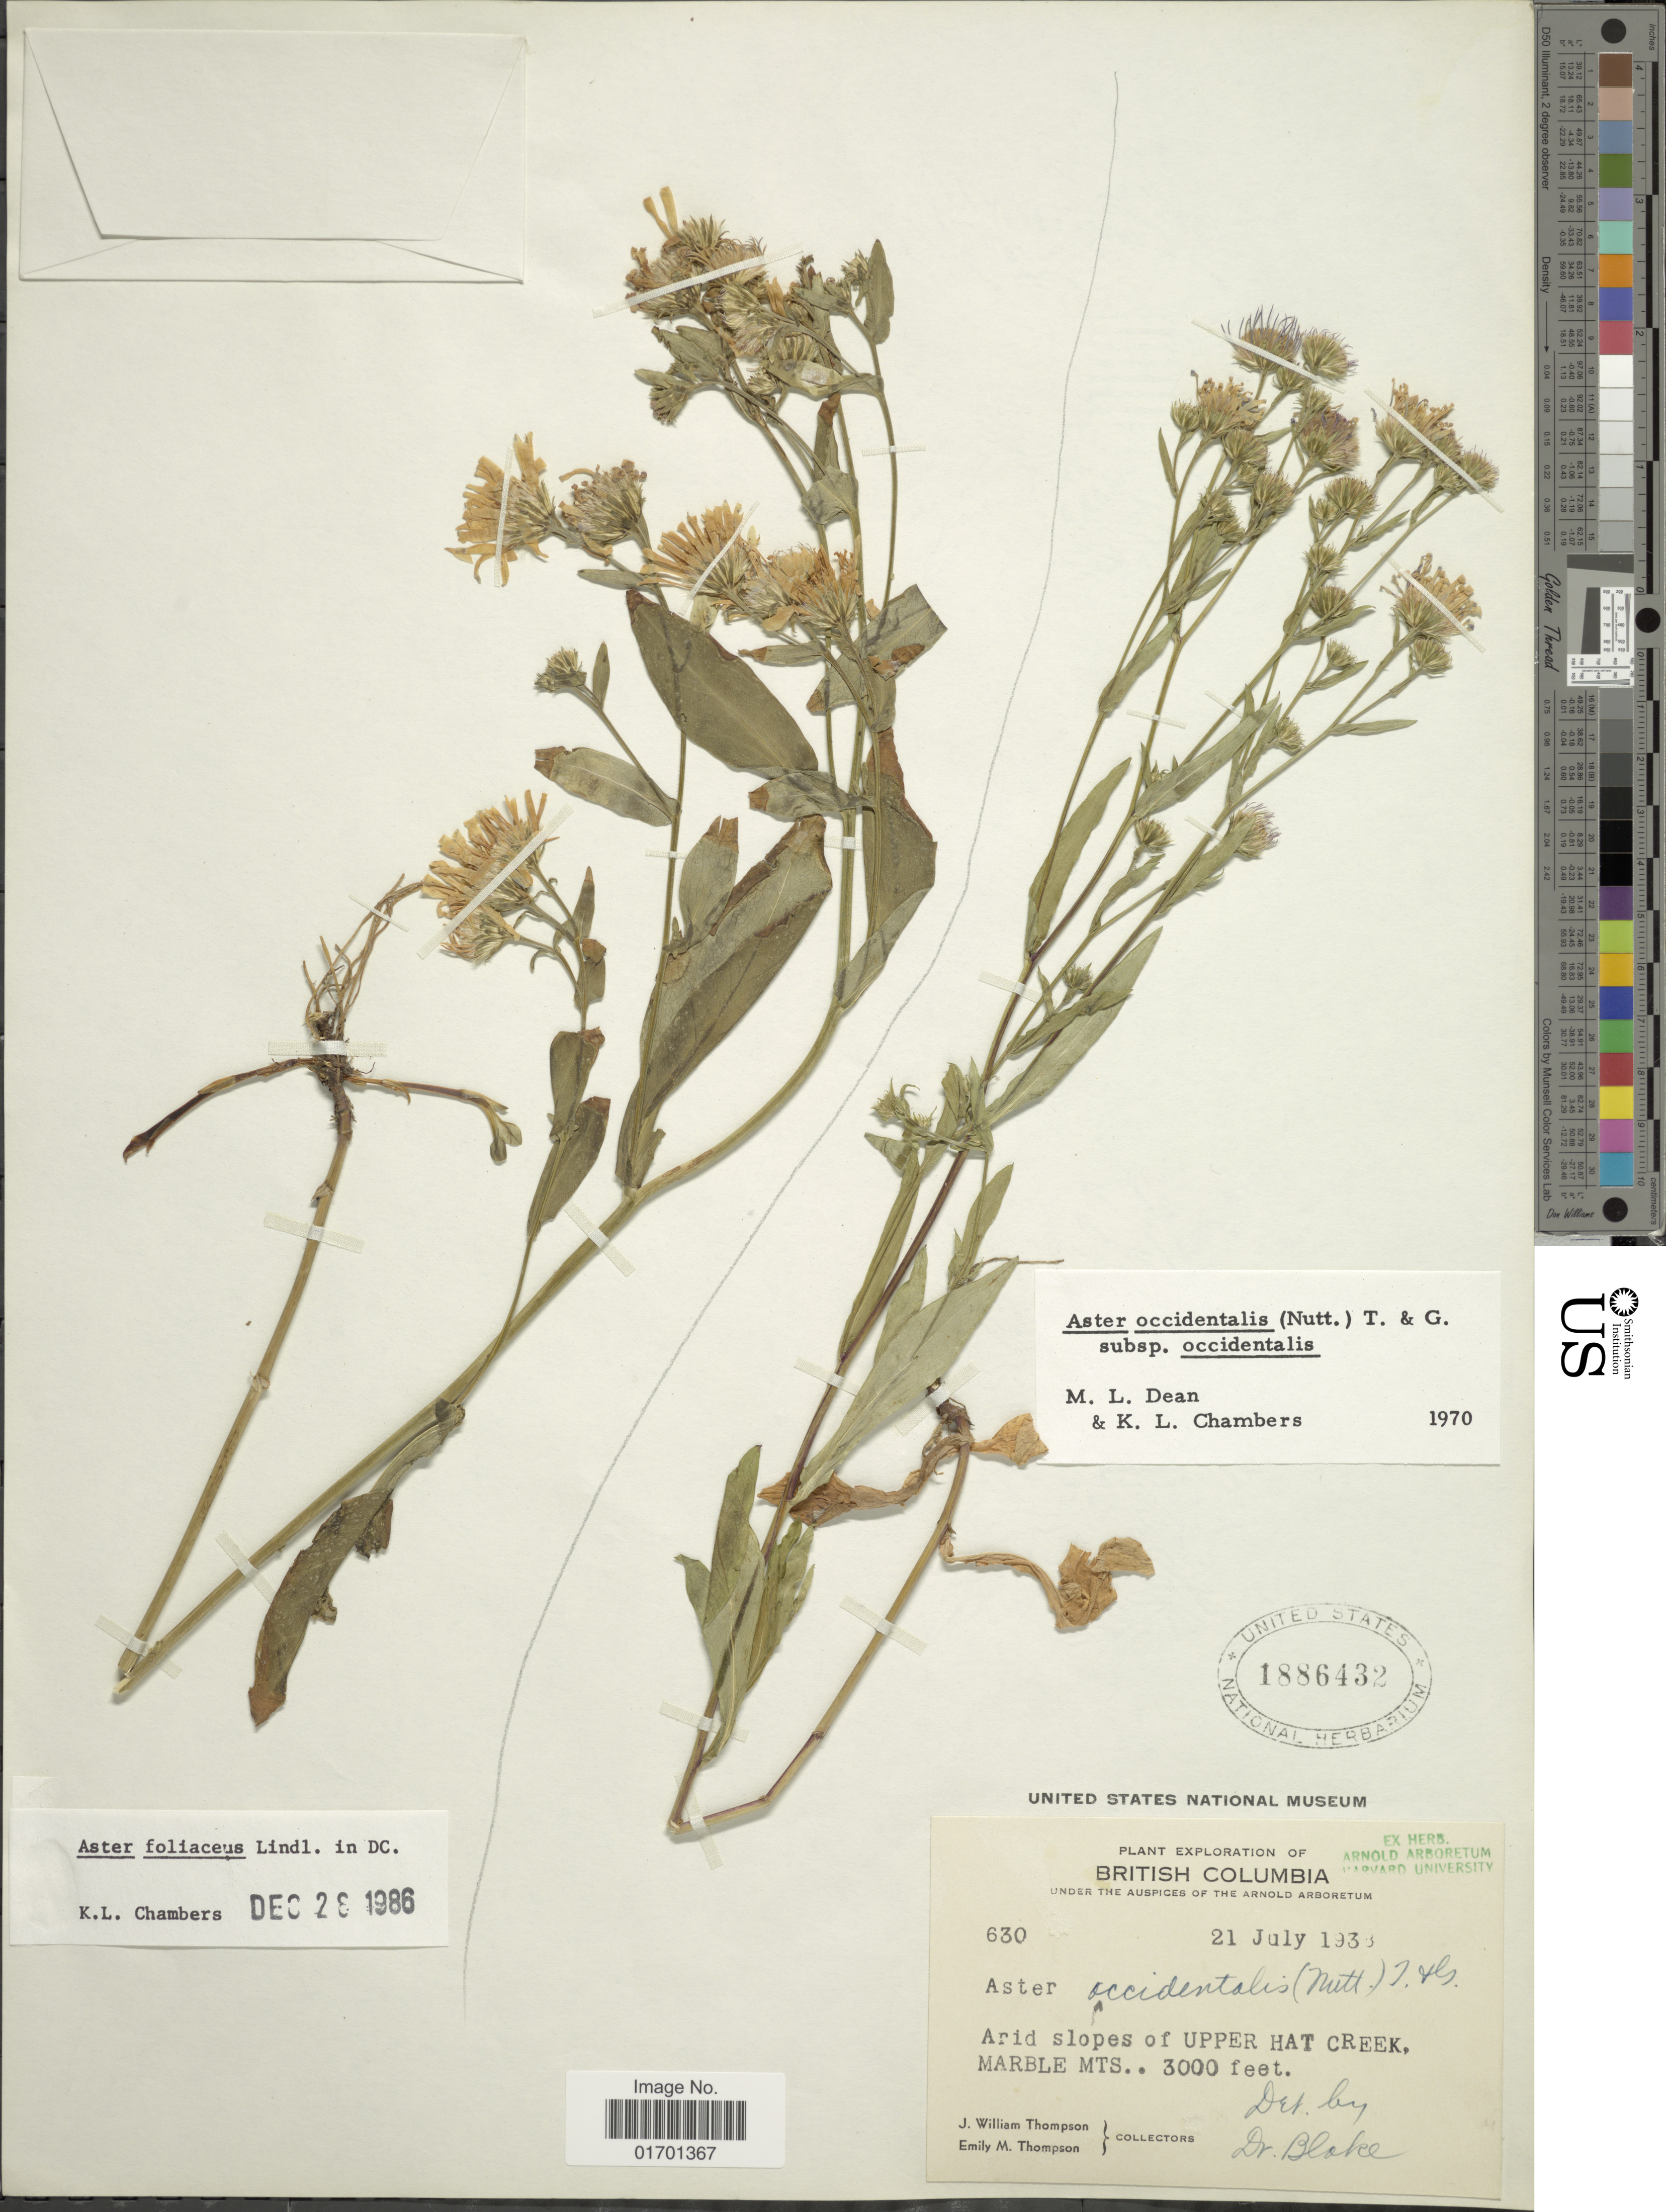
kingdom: Plantae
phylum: Tracheophyta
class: Magnoliopsida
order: Asterales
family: Asteraceae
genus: Symphyotrichum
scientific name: Symphyotrichum spathulatum var. spathulatum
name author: (Lindl.) G.L. Nesom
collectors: J. W. Thompson & E. M. Thompson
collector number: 630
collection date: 1938-07-21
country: Canada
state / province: British Columbia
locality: Arid slopes of Upper Hat Creek, Marble Mts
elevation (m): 914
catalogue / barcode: US 1886432